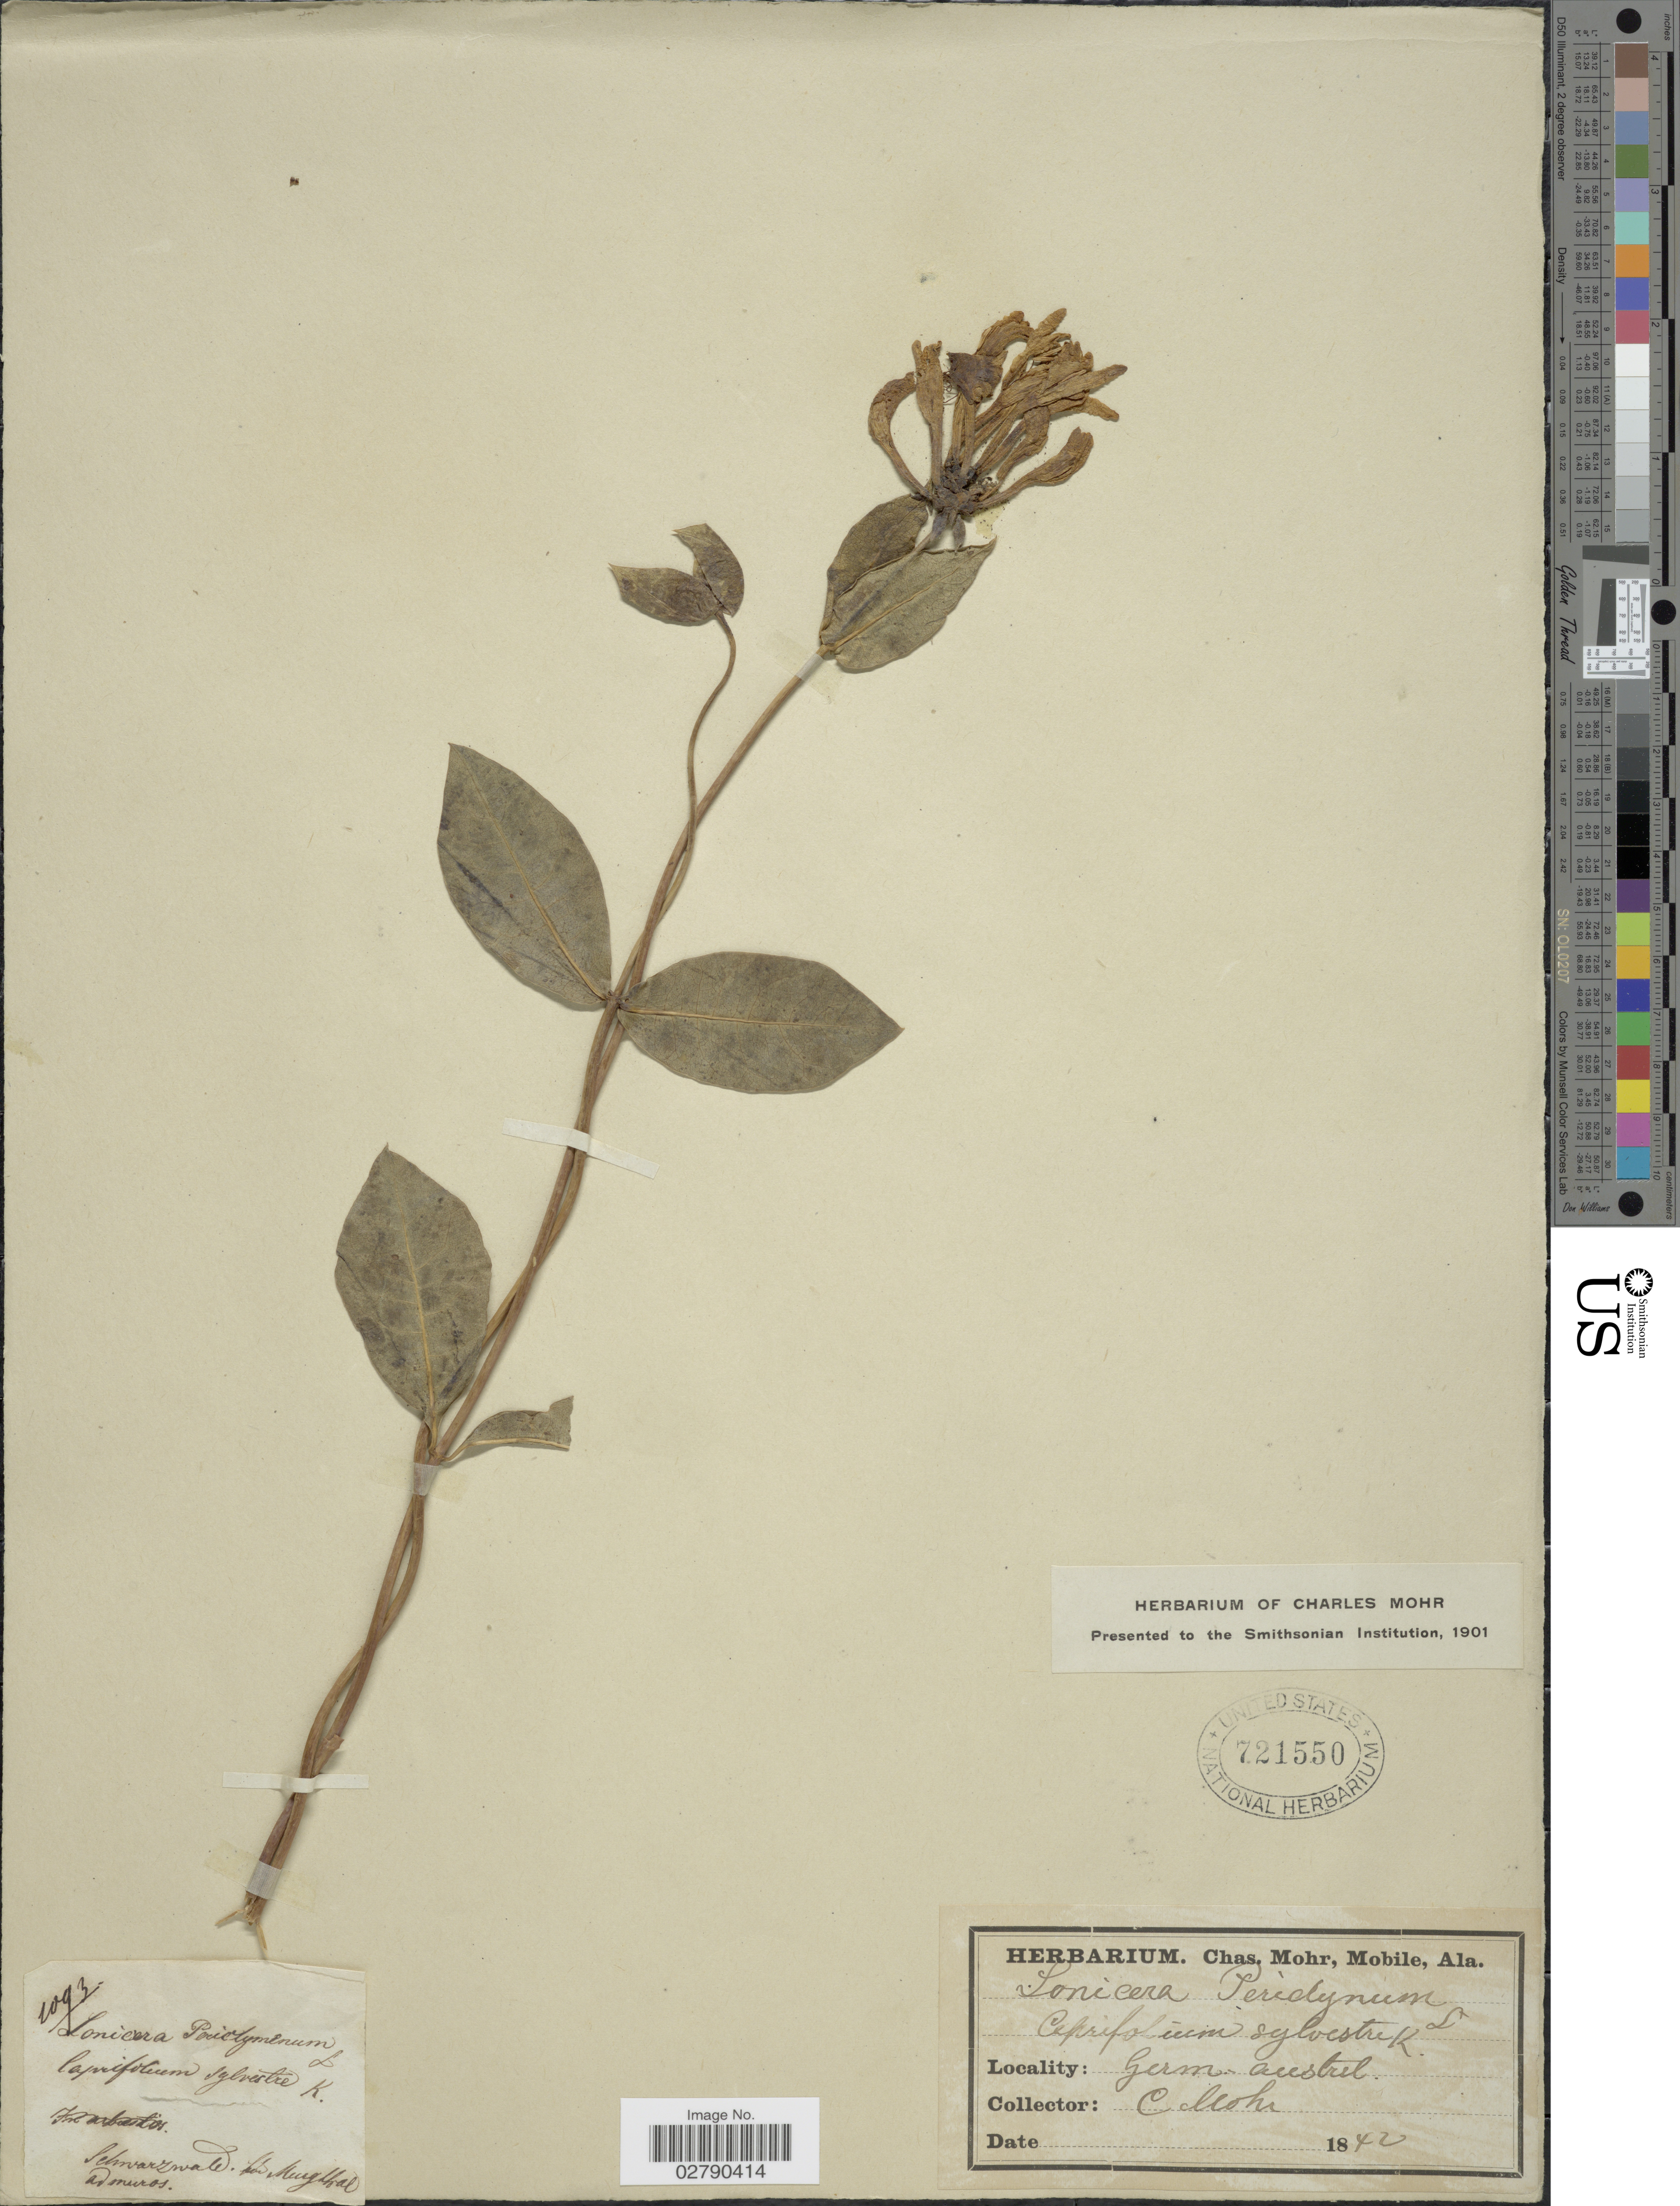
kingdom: Plantae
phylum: Tracheophyta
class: Magnoliopsida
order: Dipsacales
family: Caprifoliaceae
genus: Lonicera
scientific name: Lonicera periclymenum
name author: L.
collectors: Mohr, C. T. (herbarium)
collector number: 1093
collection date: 1842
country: Germany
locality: Germ. austrel.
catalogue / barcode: US 721550